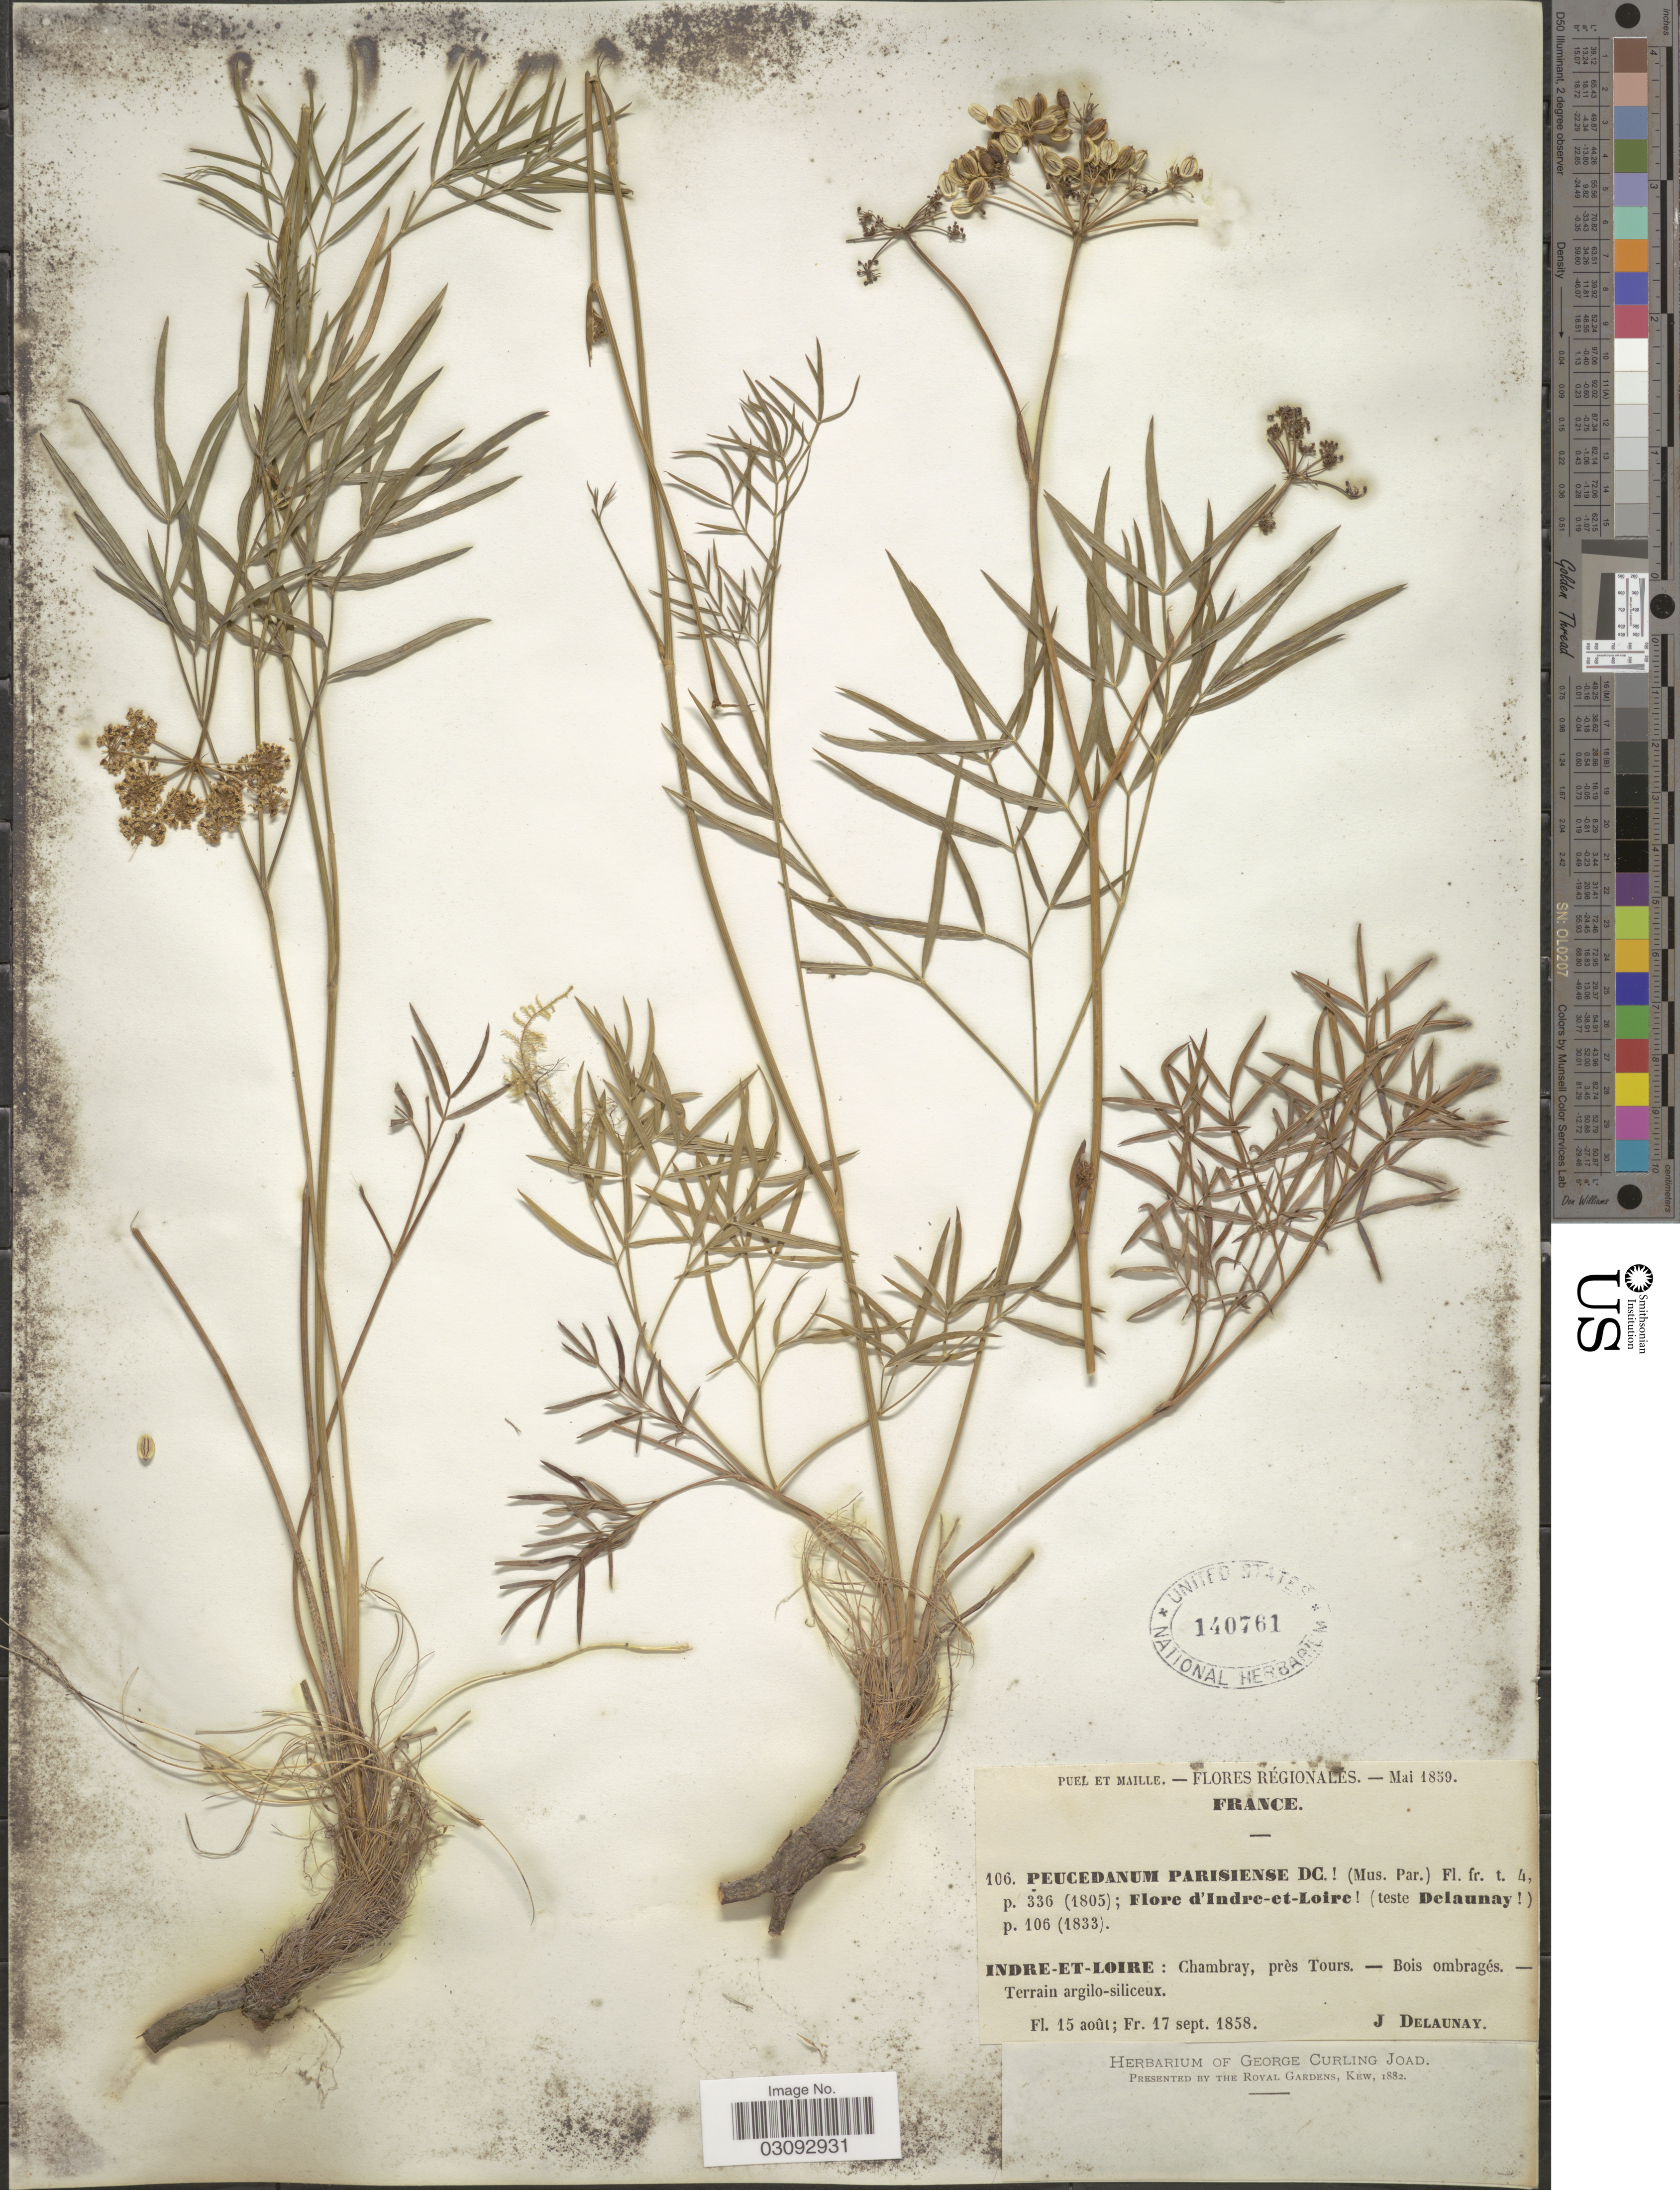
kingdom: Plantae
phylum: Tracheophyta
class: Magnoliopsida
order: Apiales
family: Apiaceae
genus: Peucedanum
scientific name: Peucedanum parisiense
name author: DC.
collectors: J. Delaunay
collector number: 106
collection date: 1858-08-15/1858-09-17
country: France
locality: Indre-Et-Loire: Chambray, près Tours, Bois ombrages, Terrain argilo-siliceux.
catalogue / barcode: US 140761